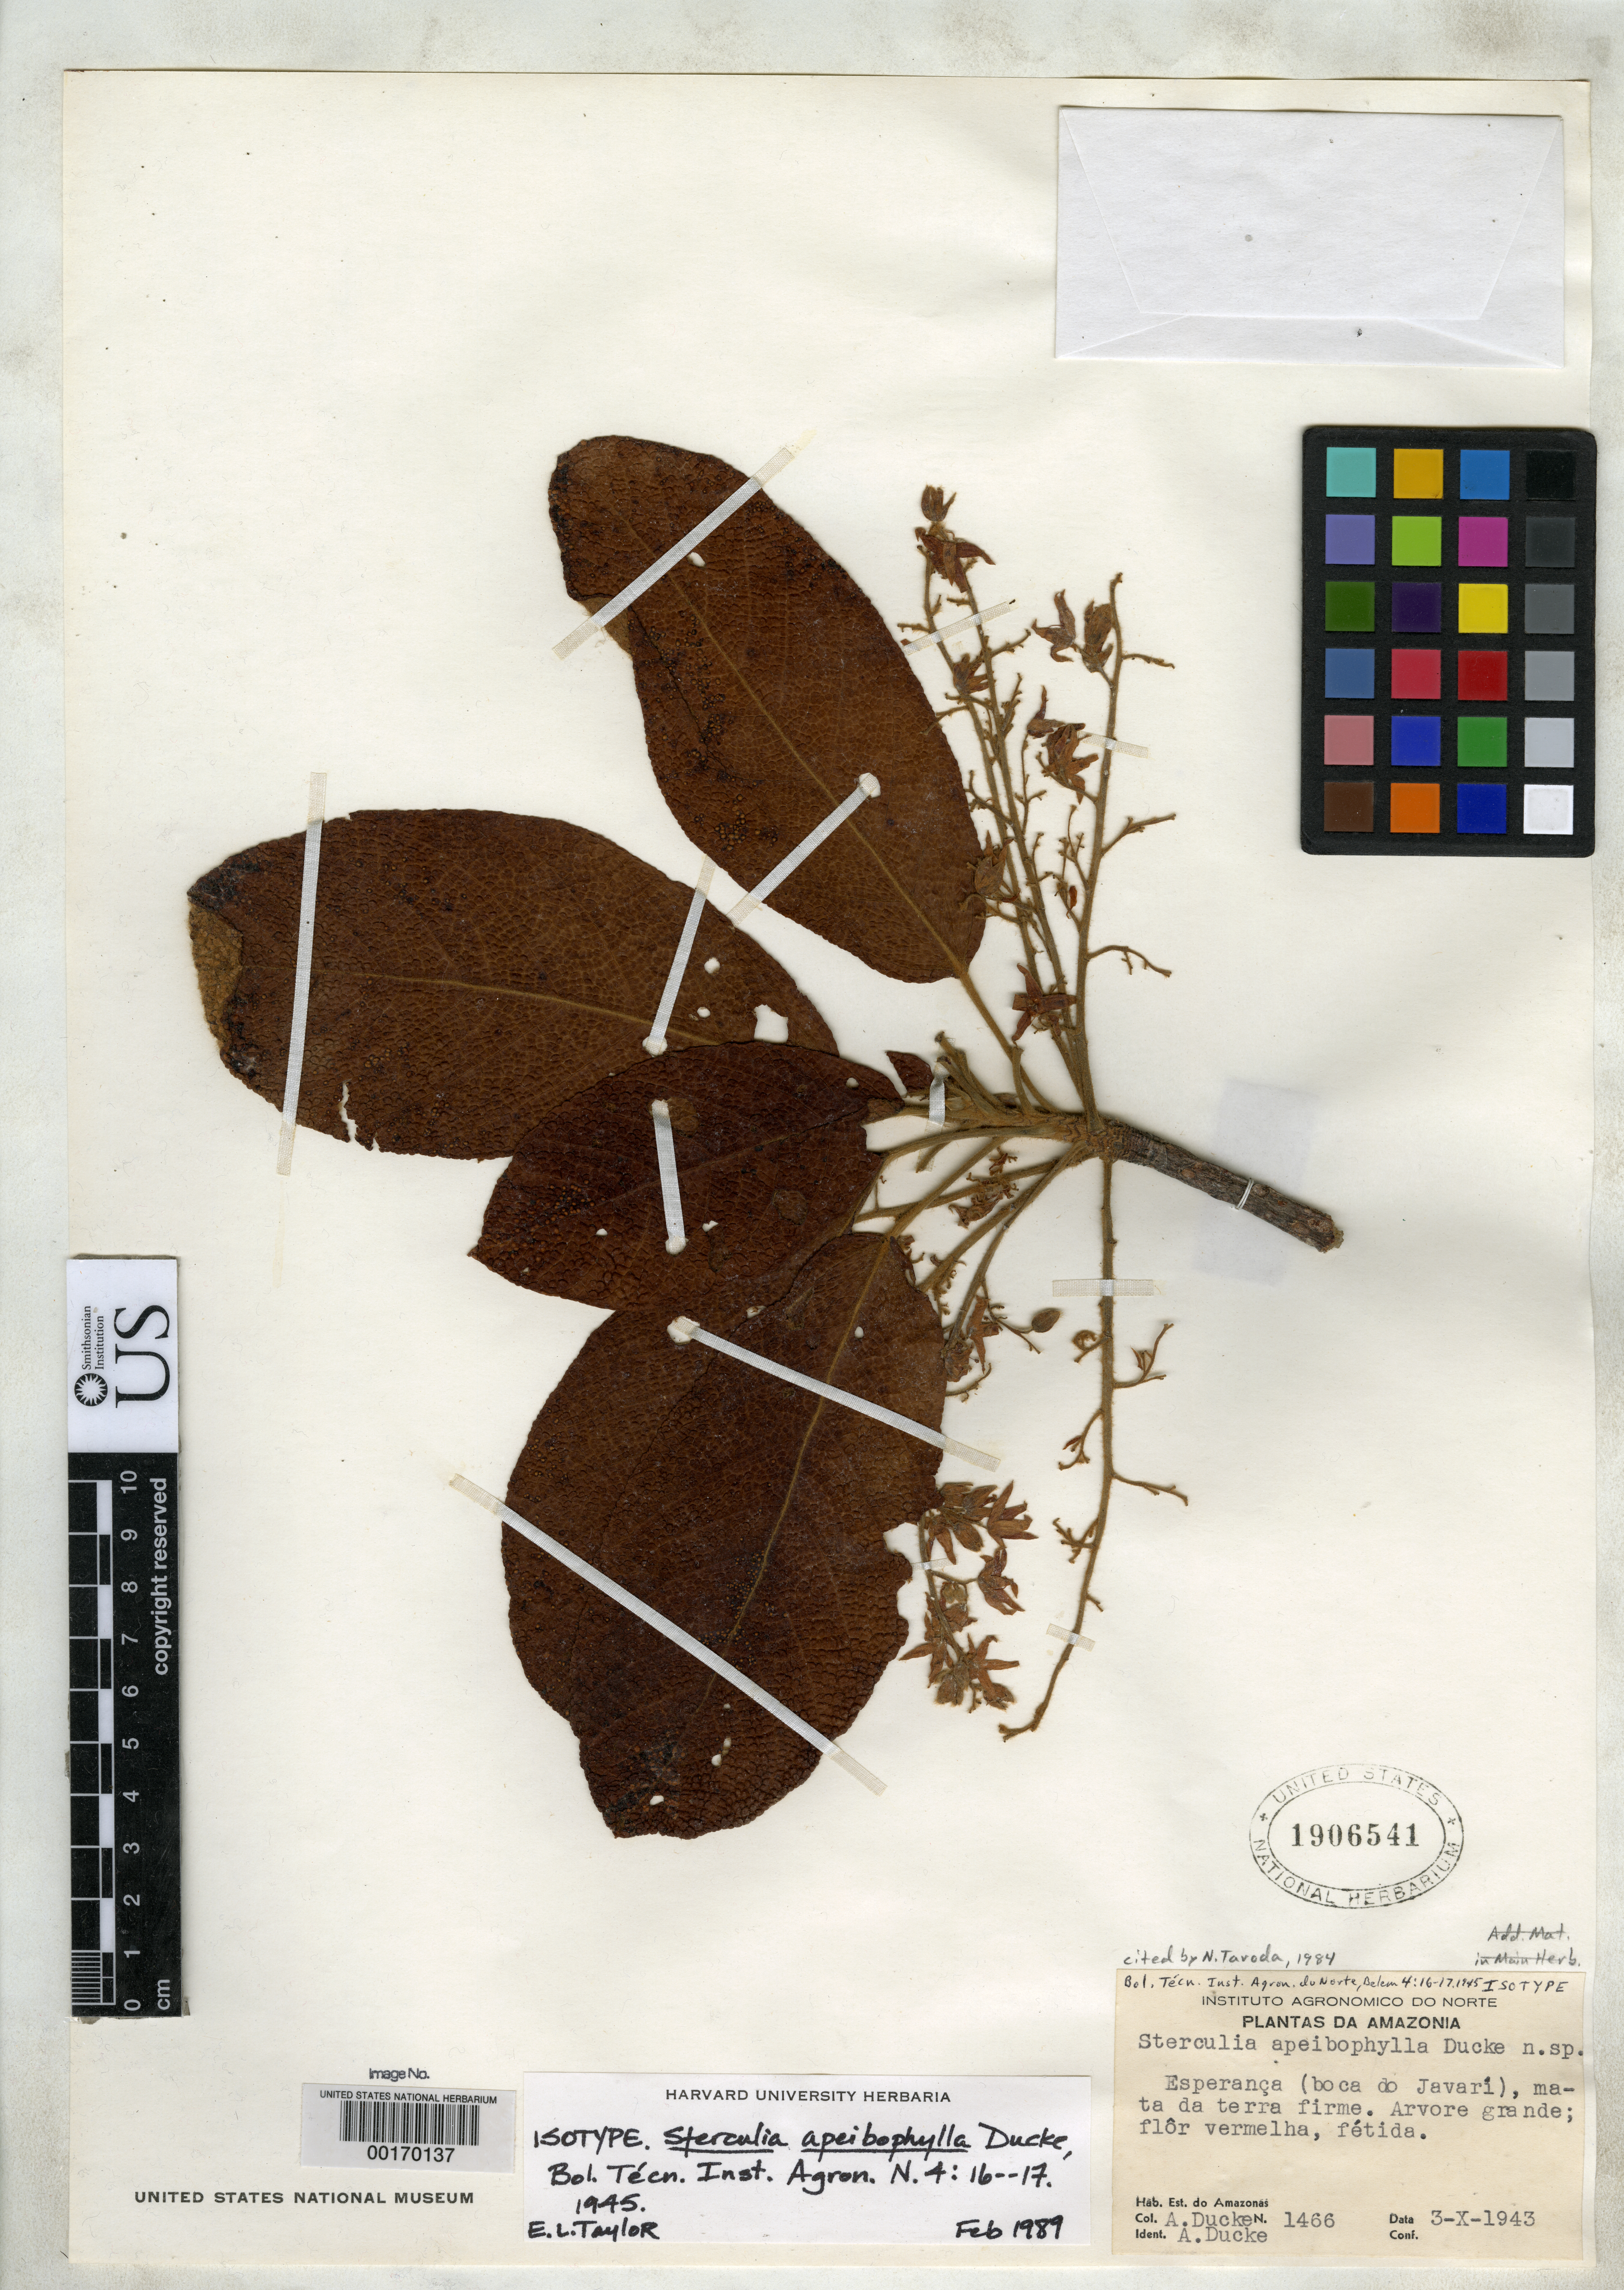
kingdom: Plantae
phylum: Tracheophyta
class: Magnoliopsida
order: Malvales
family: Malvaceae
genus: Sterculia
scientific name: Sterculia apeibophylla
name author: Ducke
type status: Isotype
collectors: A. Ducke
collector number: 1466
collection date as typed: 03 Oct 1943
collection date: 1943-10-03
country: Brazil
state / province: Amazonas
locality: Esperanca, Boca do Javari.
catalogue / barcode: US 1906541